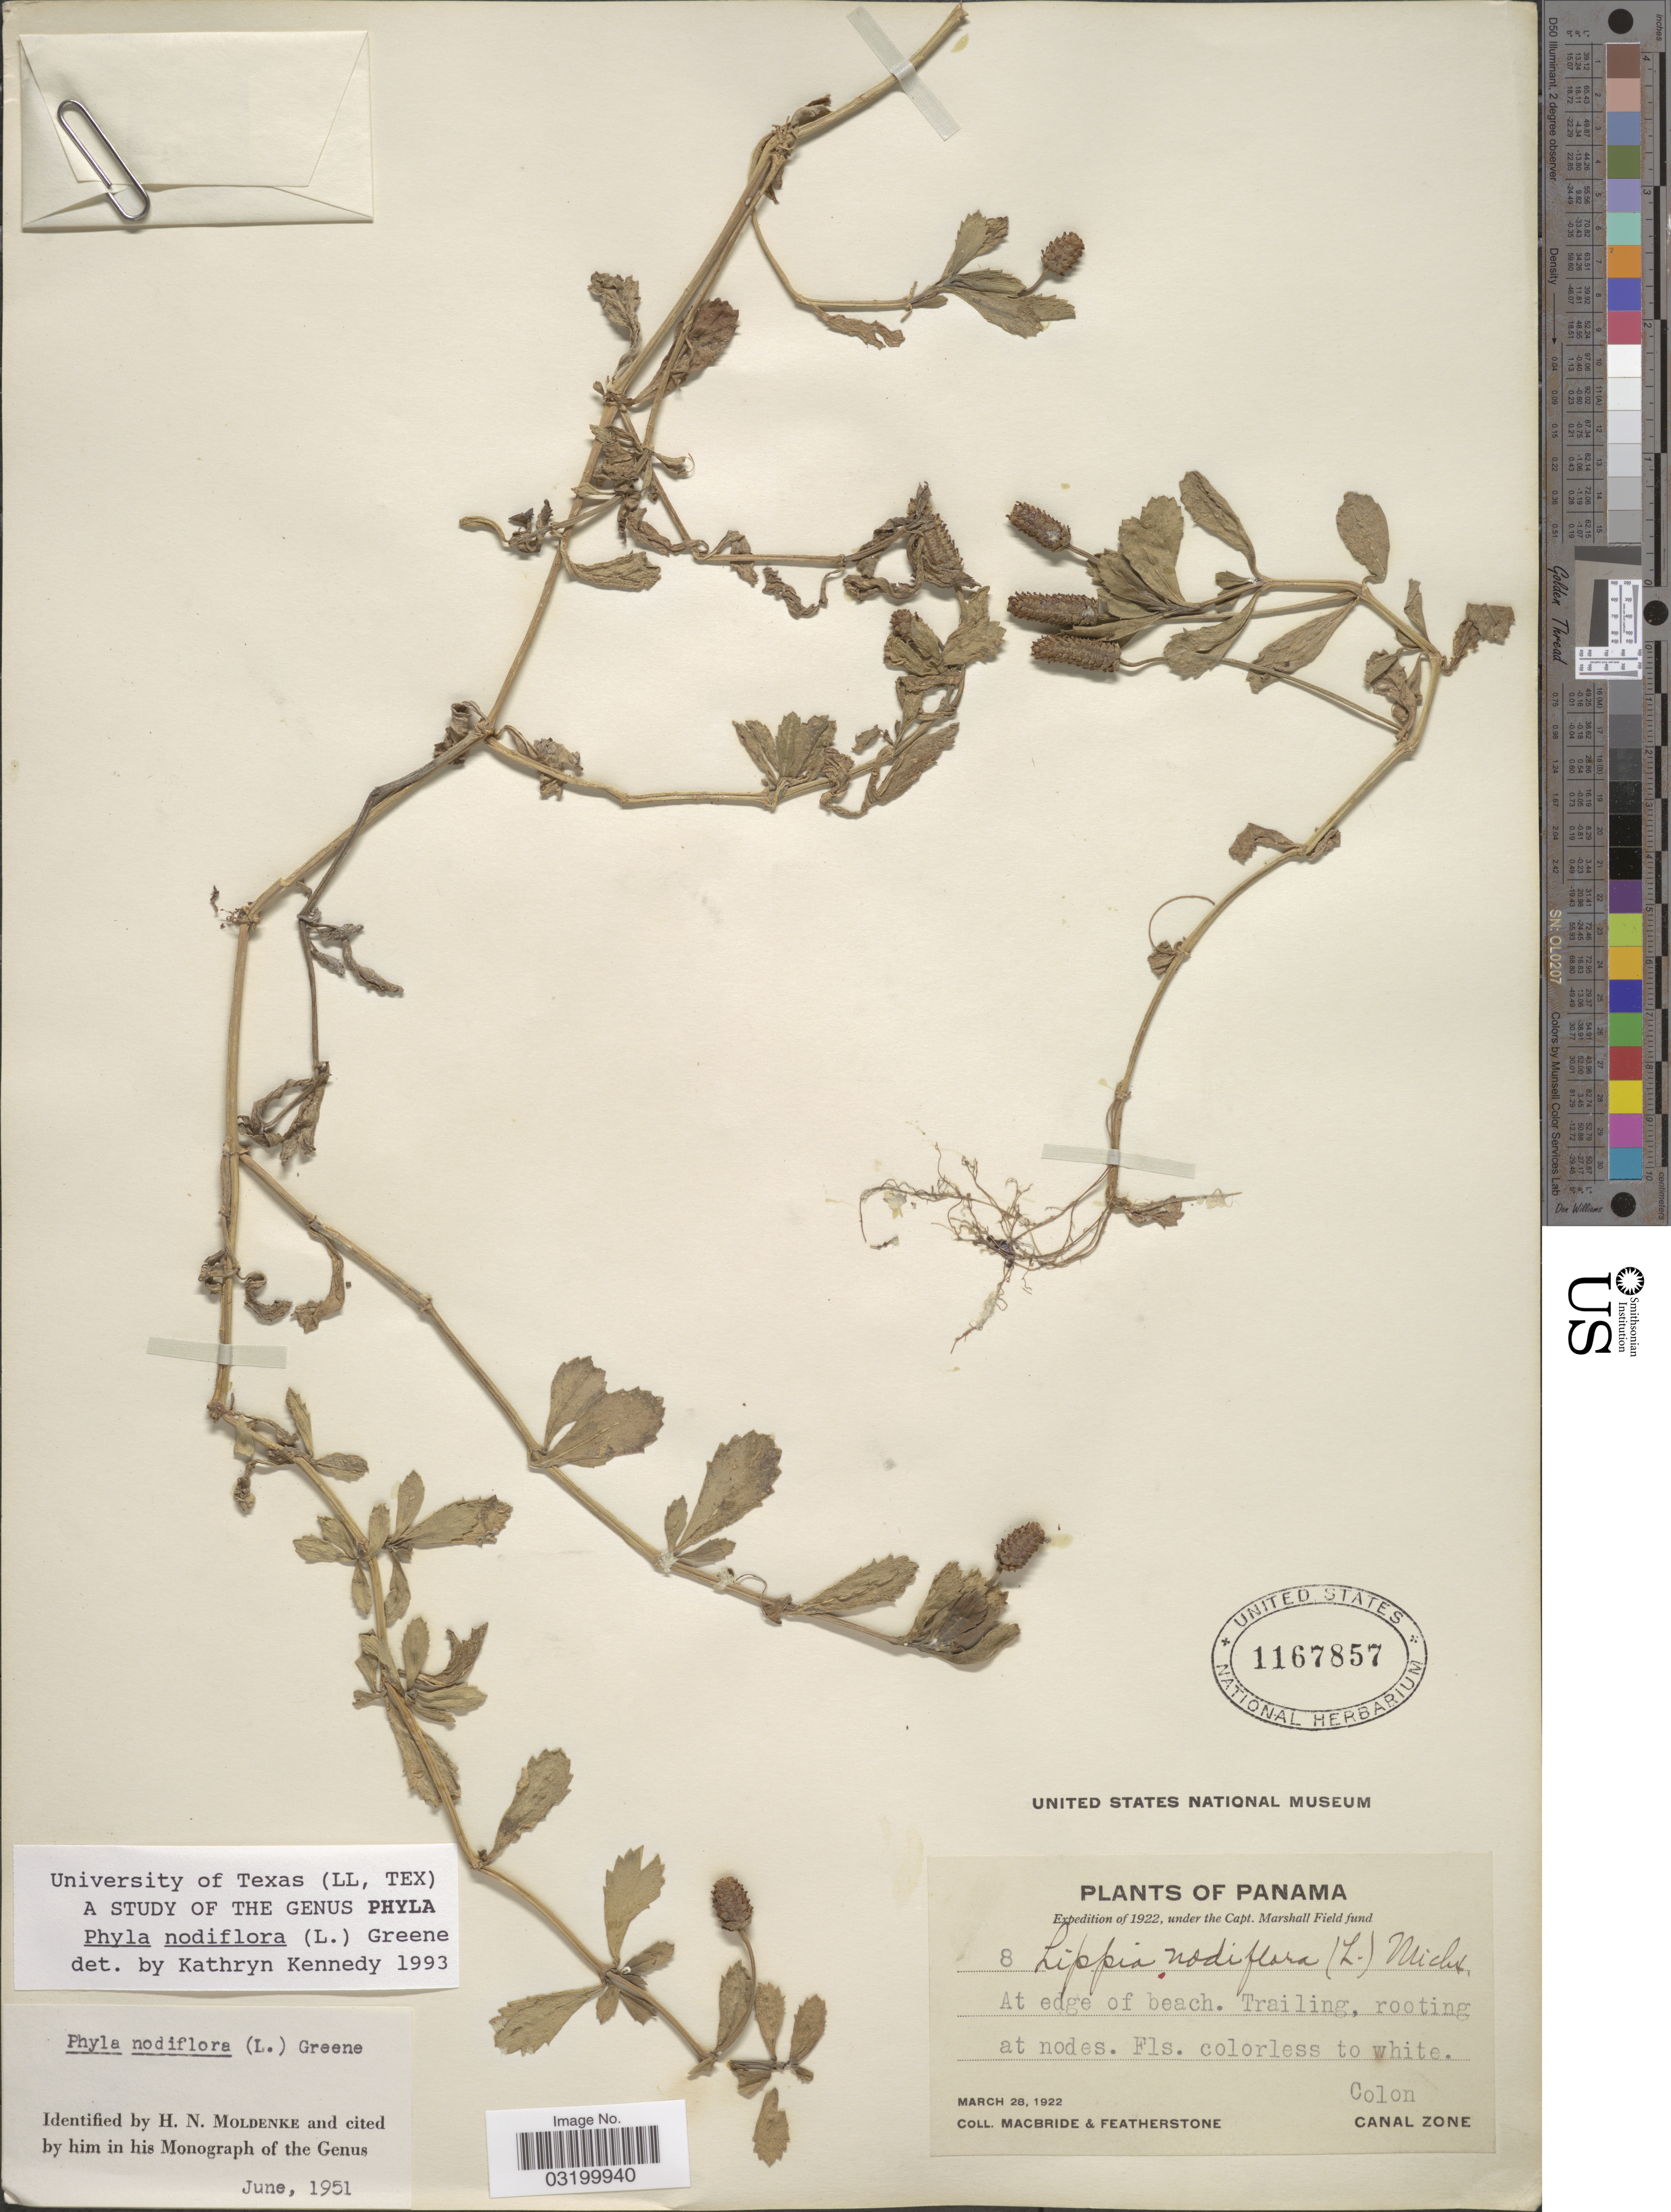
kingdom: Plantae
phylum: Tracheophyta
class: Magnoliopsida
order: Lamiales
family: Verbenaceae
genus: Phyla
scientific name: Phyla nodiflora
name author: (L.) Greene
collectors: Macbride, -- & -. Featherstone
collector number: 8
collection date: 1922-03-28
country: Panama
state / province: Colón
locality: Canal Zone.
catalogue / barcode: US 1167857